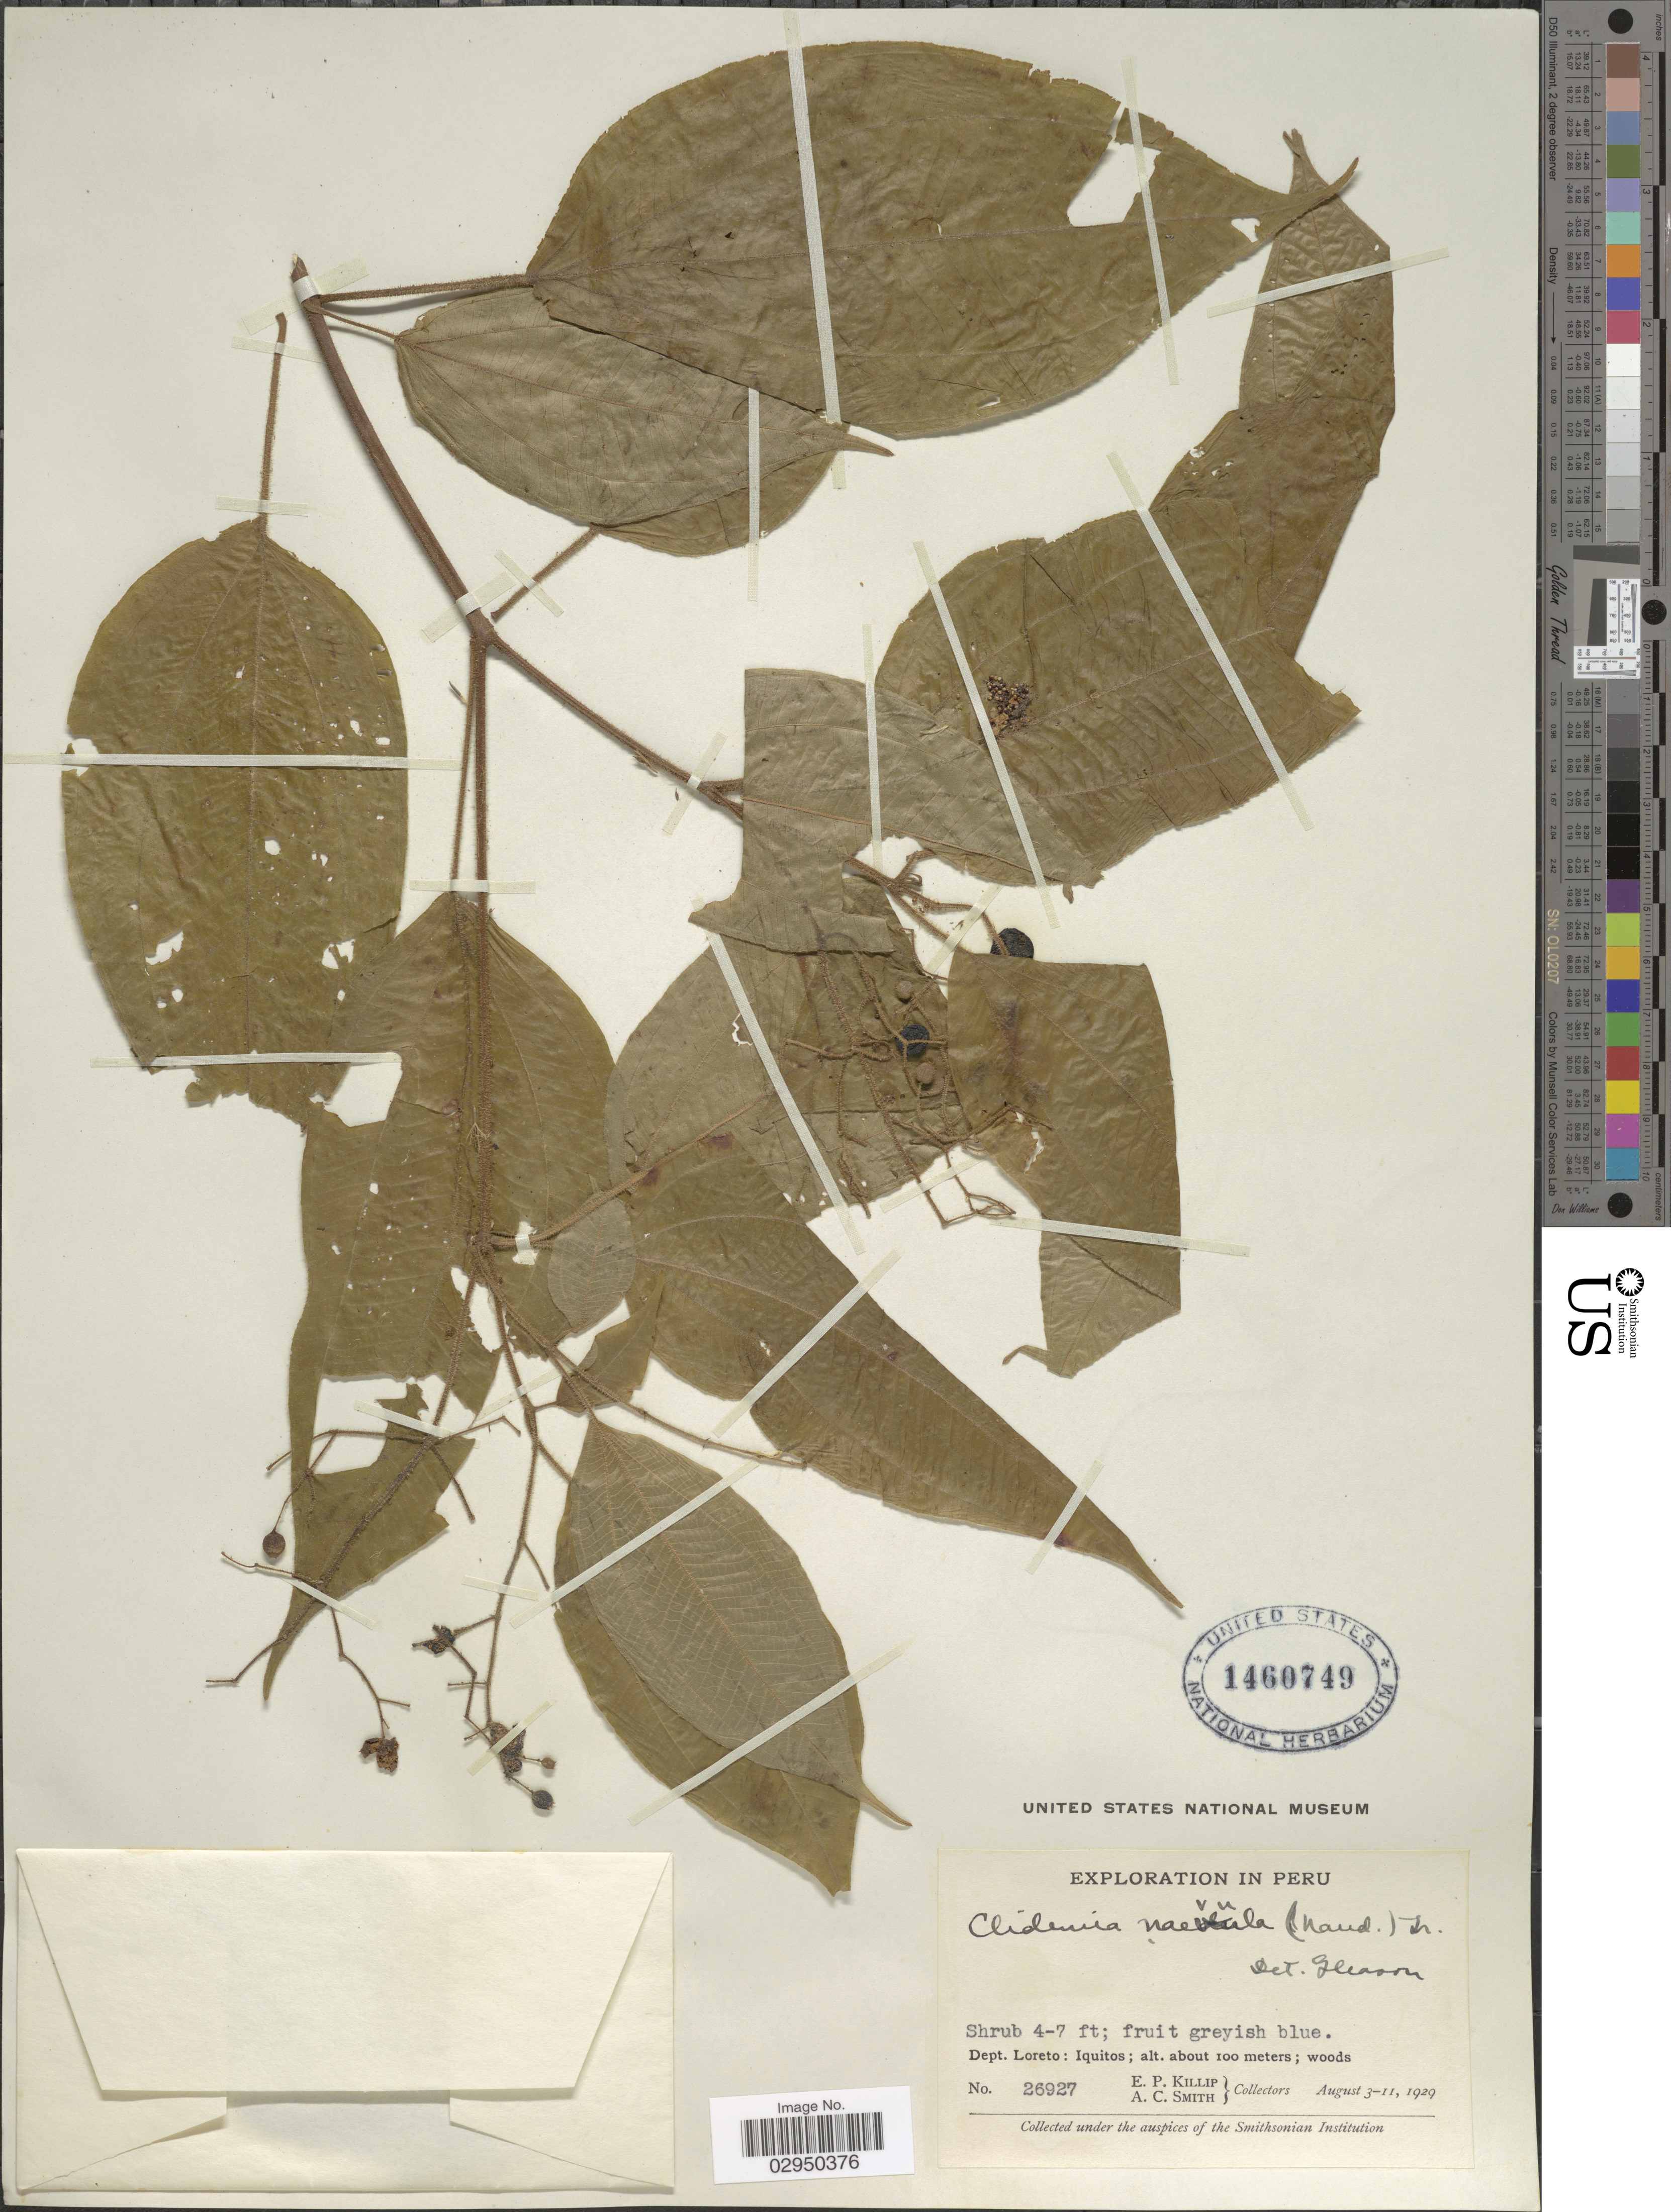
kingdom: Plantae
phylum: Tracheophyta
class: Magnoliopsida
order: Myrtales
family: Melastomataceae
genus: Clidemia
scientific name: Clidemia japurensis var. heterobasis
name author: (DC.) Wurdack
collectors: E. P. Killip & A. C. Smith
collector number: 26927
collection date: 1929-08-03/1929-08-11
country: Peru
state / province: Loreto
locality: Dept. Loreto: Iquitos.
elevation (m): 100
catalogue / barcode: US 1460749